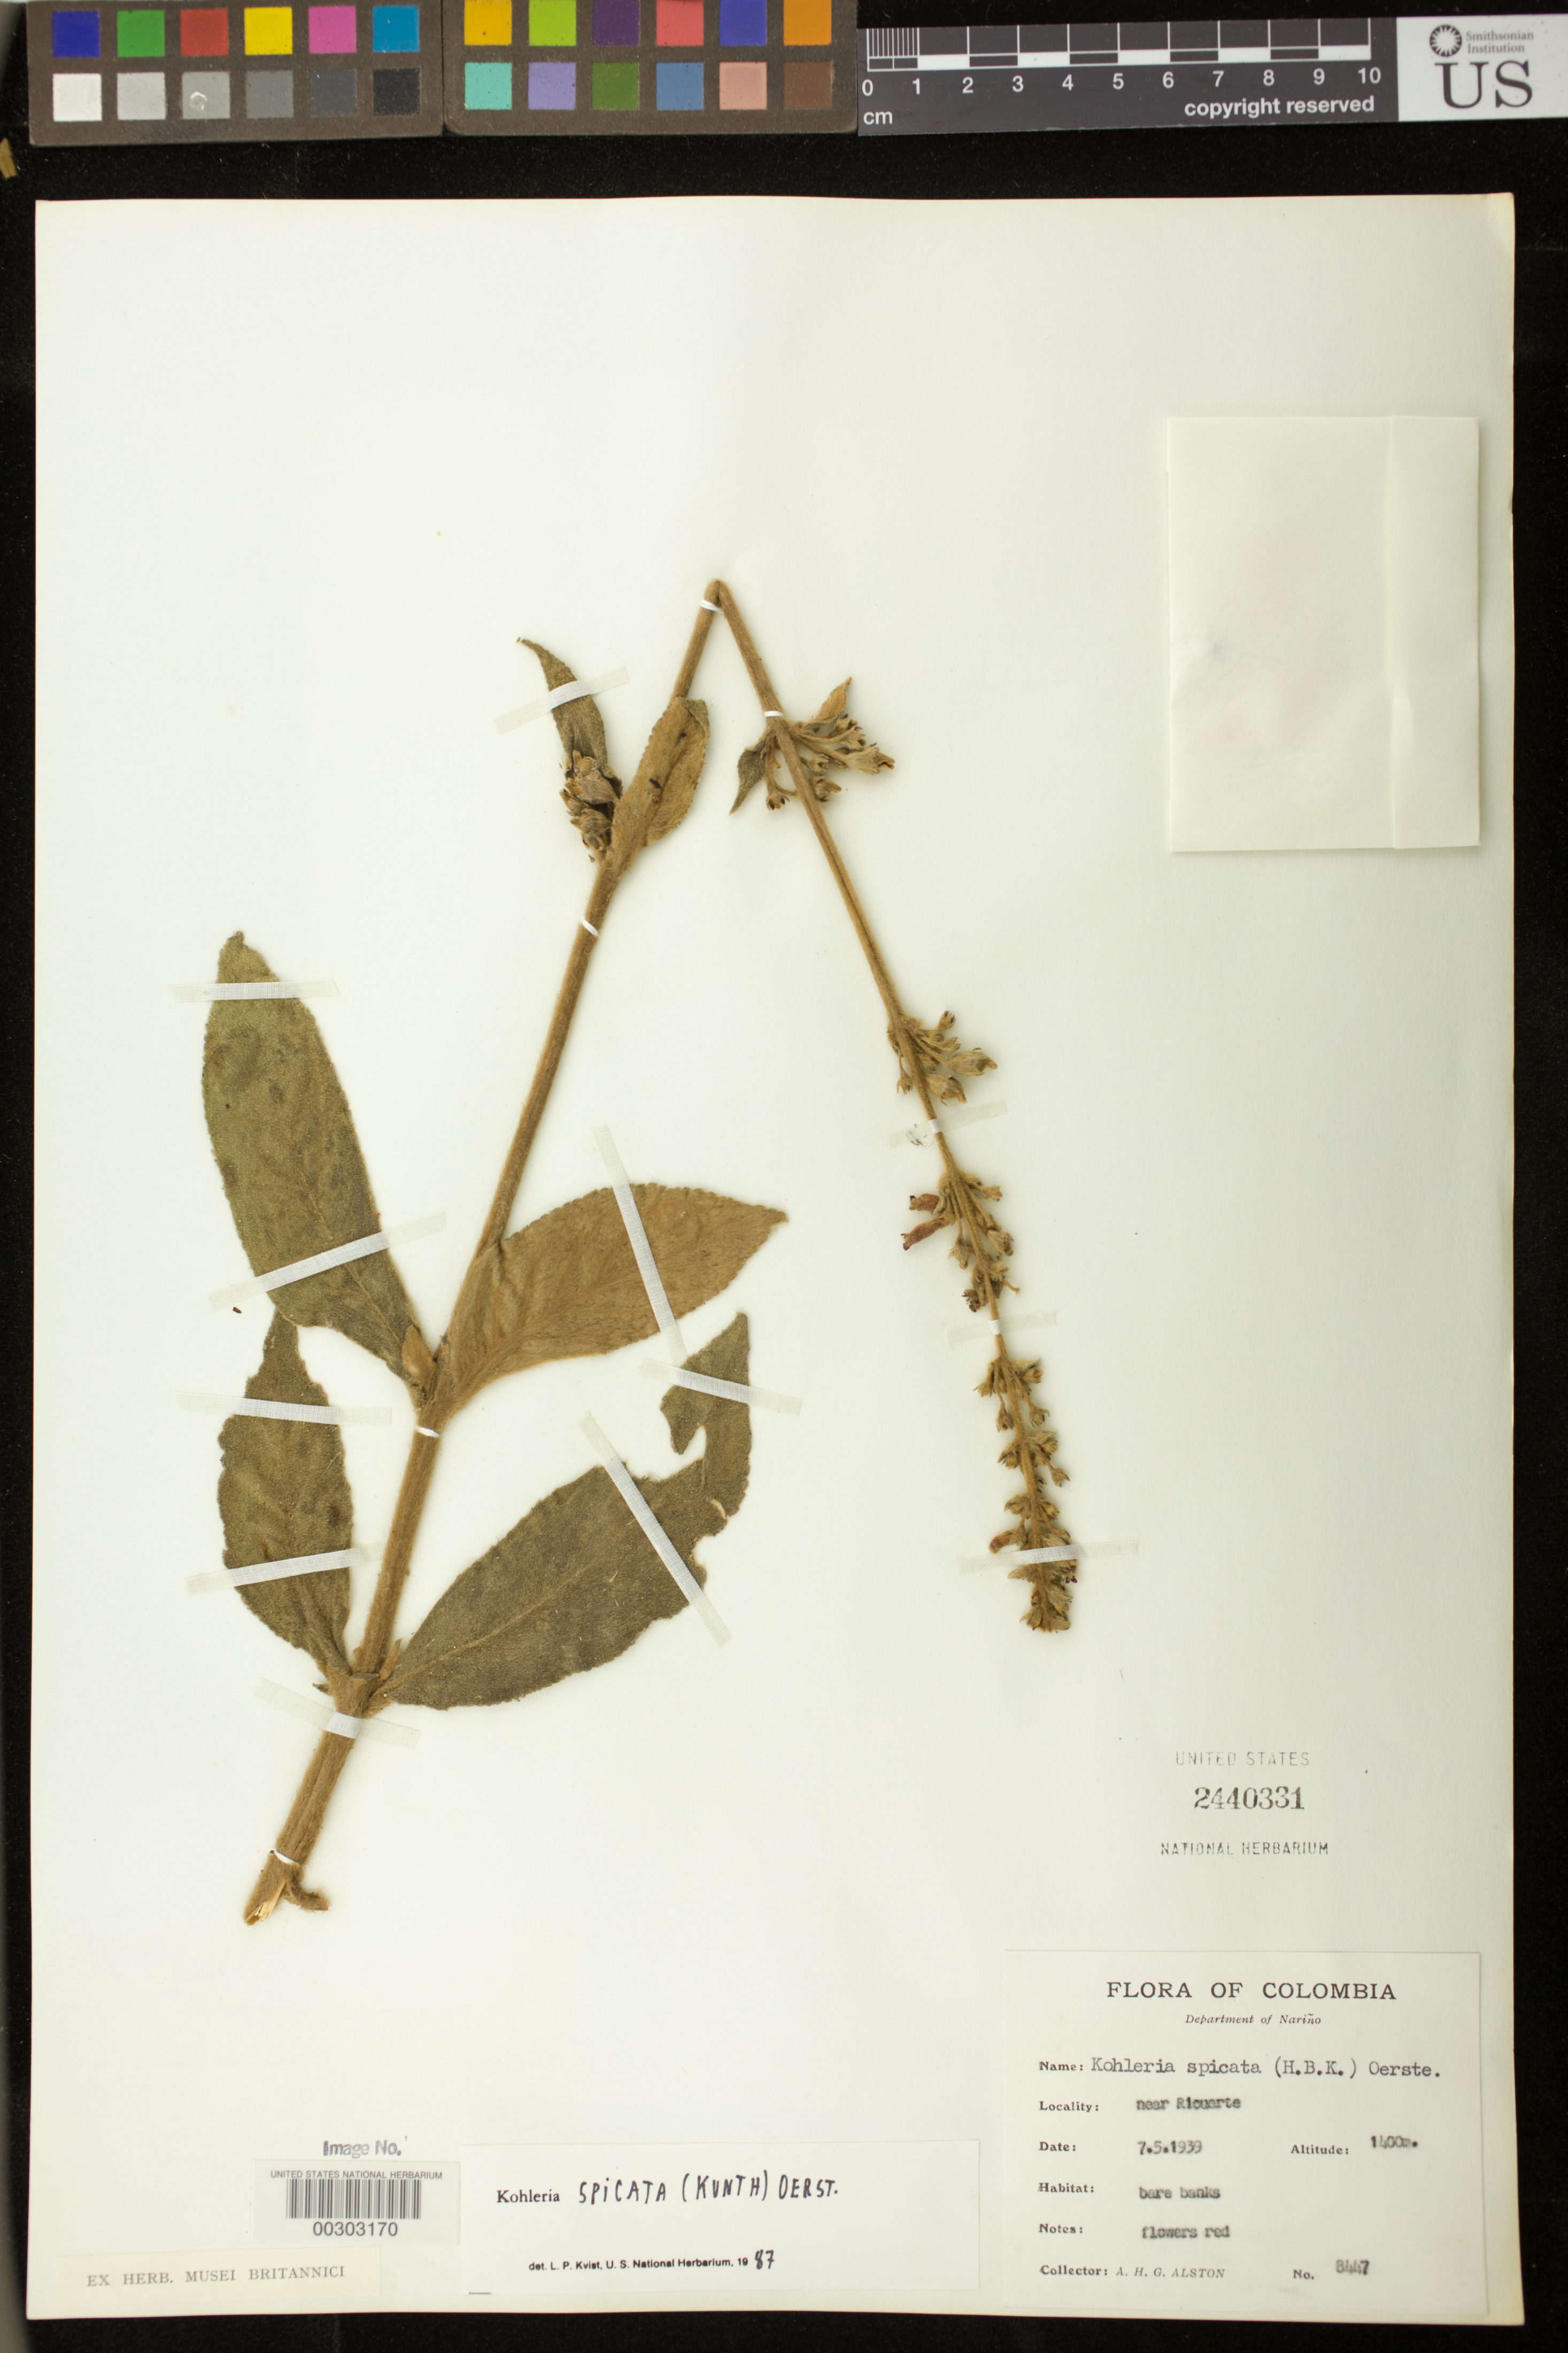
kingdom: Plantae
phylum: Tracheophyta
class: Magnoliopsida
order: Lamiales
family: Gesneriaceae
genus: Kohleria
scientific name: Kohleria spicata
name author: (Kunth) Oerst.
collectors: A. H. Alston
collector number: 8447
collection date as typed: May 1939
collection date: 1939-05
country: Colombia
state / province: Nariño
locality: Near Ricaurte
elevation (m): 1400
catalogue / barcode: US 2440331